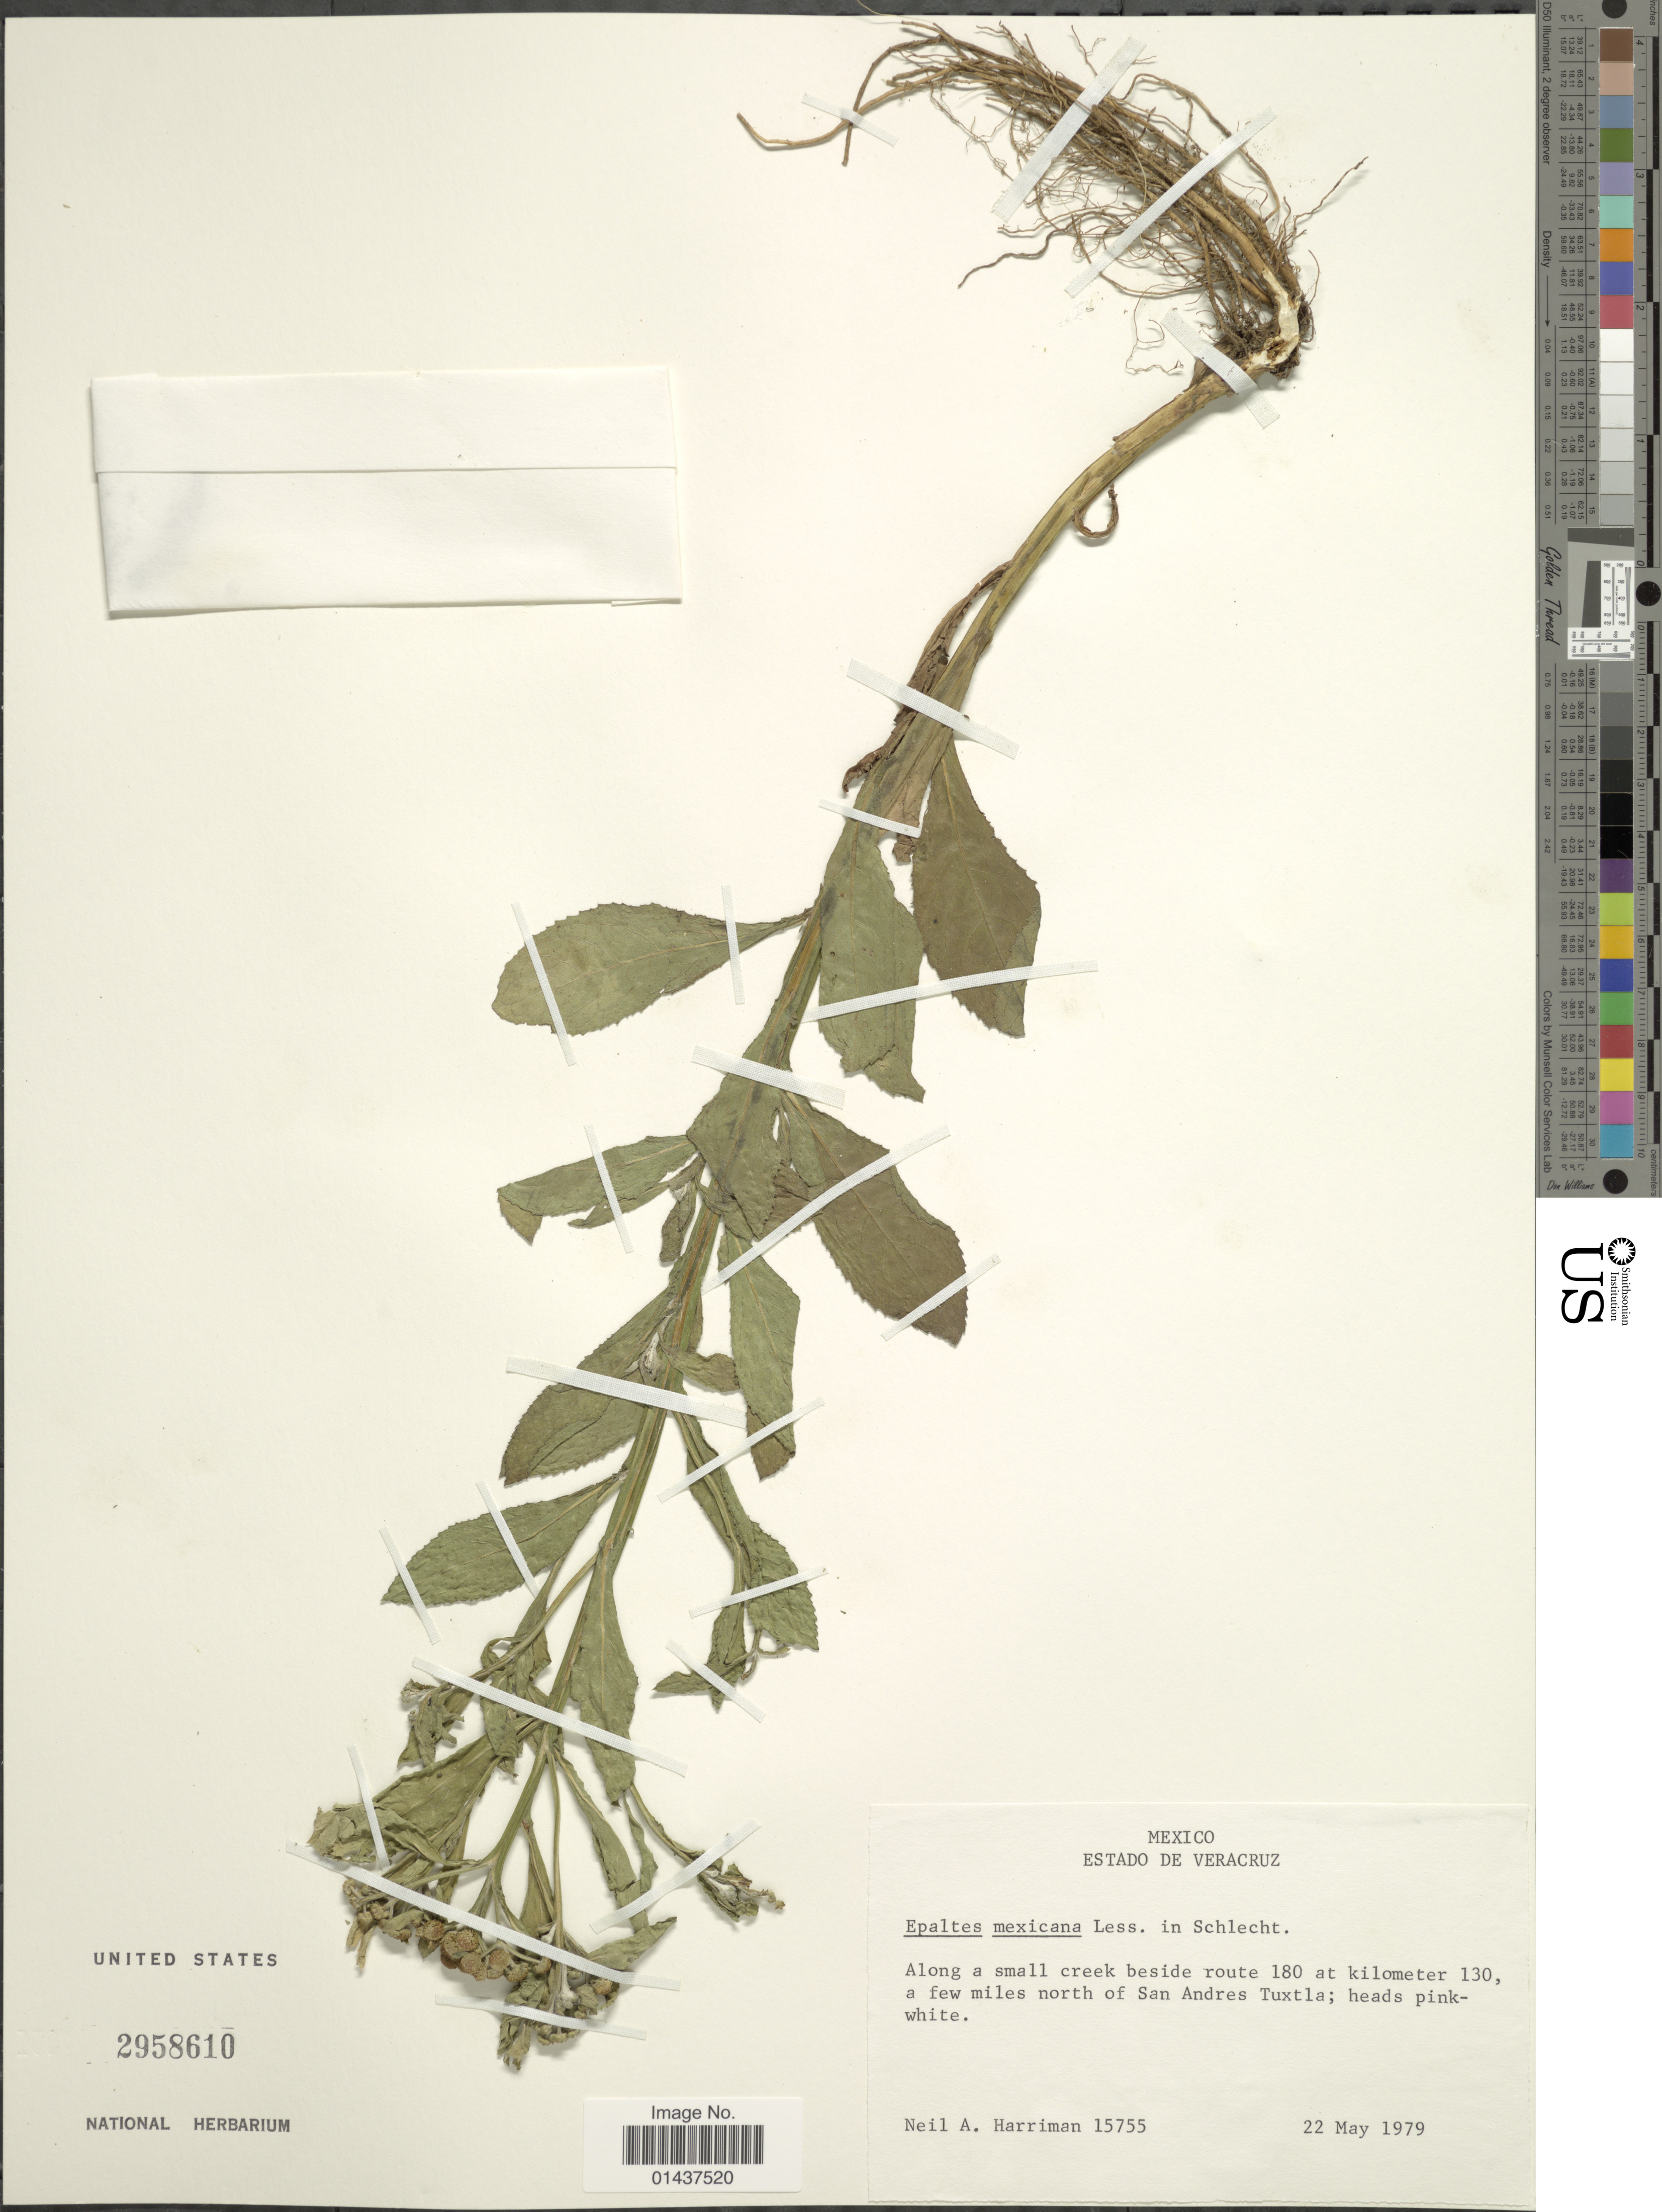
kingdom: Plantae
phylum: Tracheophyta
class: Magnoliopsida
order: Asterales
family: Asteraceae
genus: Epaltes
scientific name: Epaltes mexicana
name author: Less.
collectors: N. A. Harriman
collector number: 15755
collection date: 1979-05-22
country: Mexico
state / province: Veracruz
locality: Veracruz, Along a small creek beside route 180 at kilometer 130, a few miles north of San Andres Tuxtla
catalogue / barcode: US 2958610